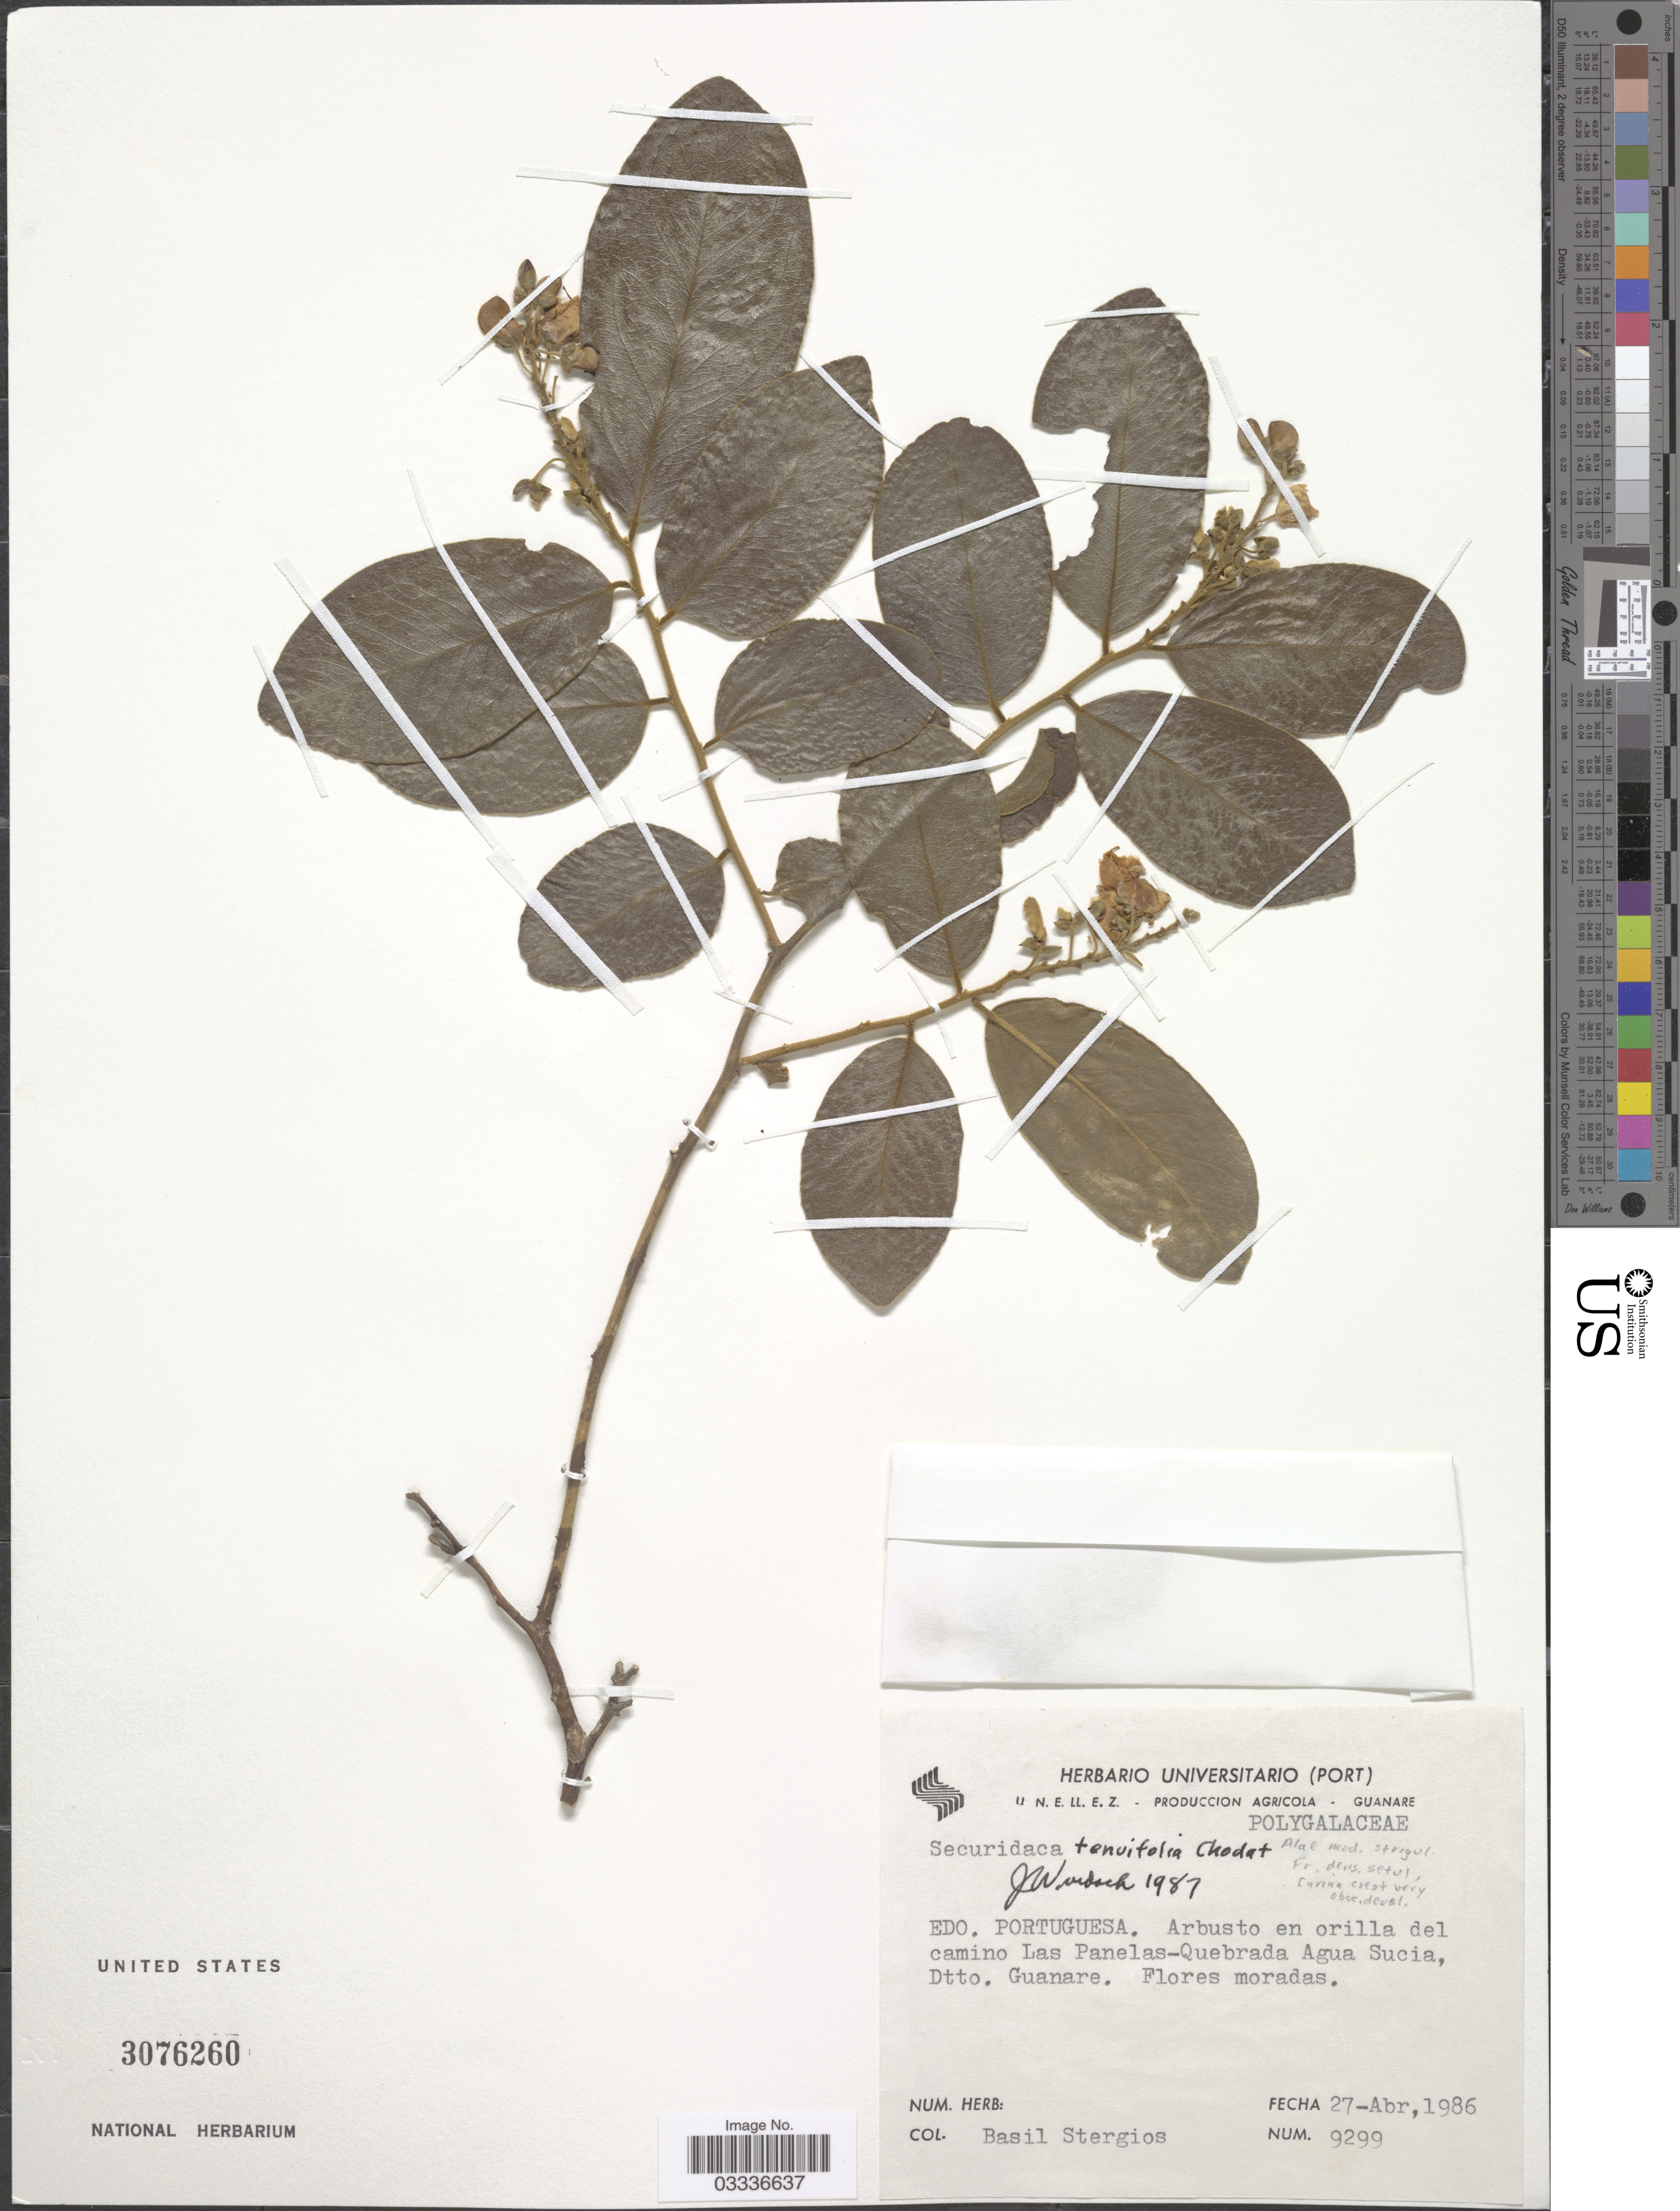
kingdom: Plantae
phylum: Tracheophyta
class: Magnoliopsida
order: Fabales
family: Polygalaceae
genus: Securidaca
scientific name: Securidaca tenuifolia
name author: Chodat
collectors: B. G. Stergios, P. Stergios & P. Cardozo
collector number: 9299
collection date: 1986-04-27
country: Venezuela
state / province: Portuguesa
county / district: Guanare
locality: Las Panelas-Quebrada Agua Sucia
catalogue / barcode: US 3076260